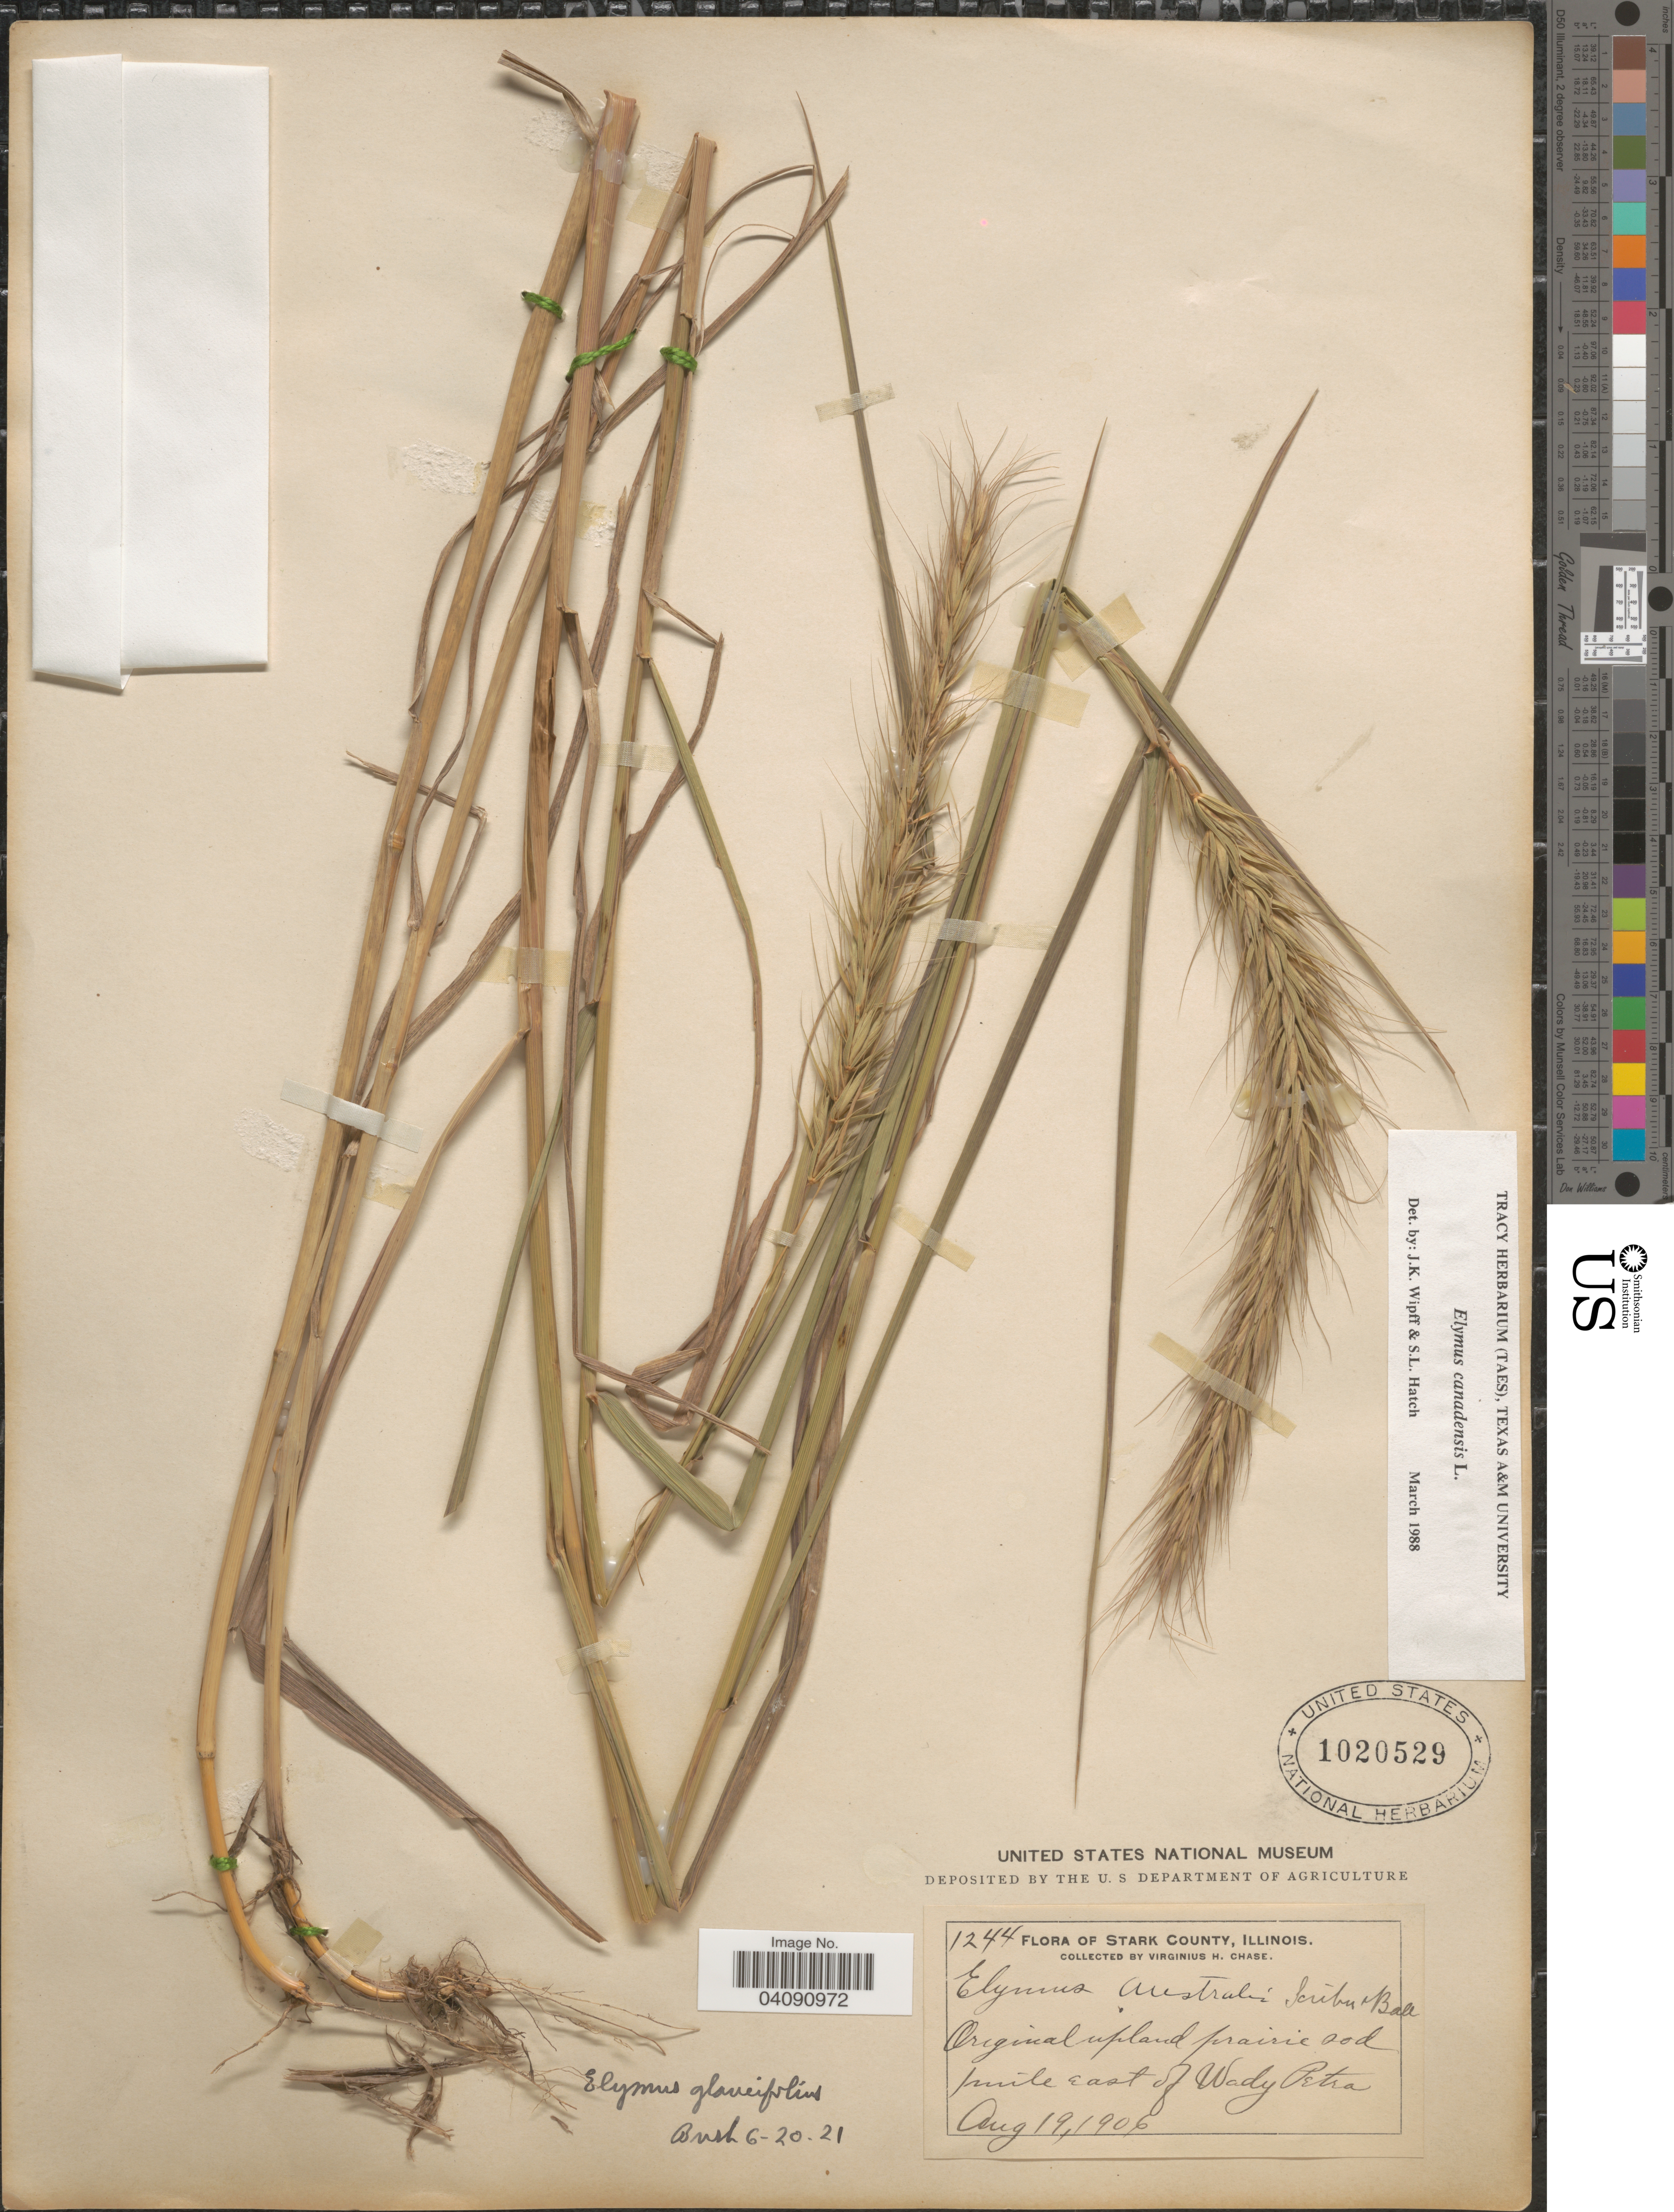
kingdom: Plantae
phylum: Tracheophyta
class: Liliopsida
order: Poales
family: Poaceae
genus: Elymus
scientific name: Elymus canadensis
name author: L.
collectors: V. H. Chase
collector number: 1244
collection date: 1906-08-19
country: United States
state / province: Illinois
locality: Stark County. Original upland prairie sod 1 mile east of Wady Petra.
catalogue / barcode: US 1020529